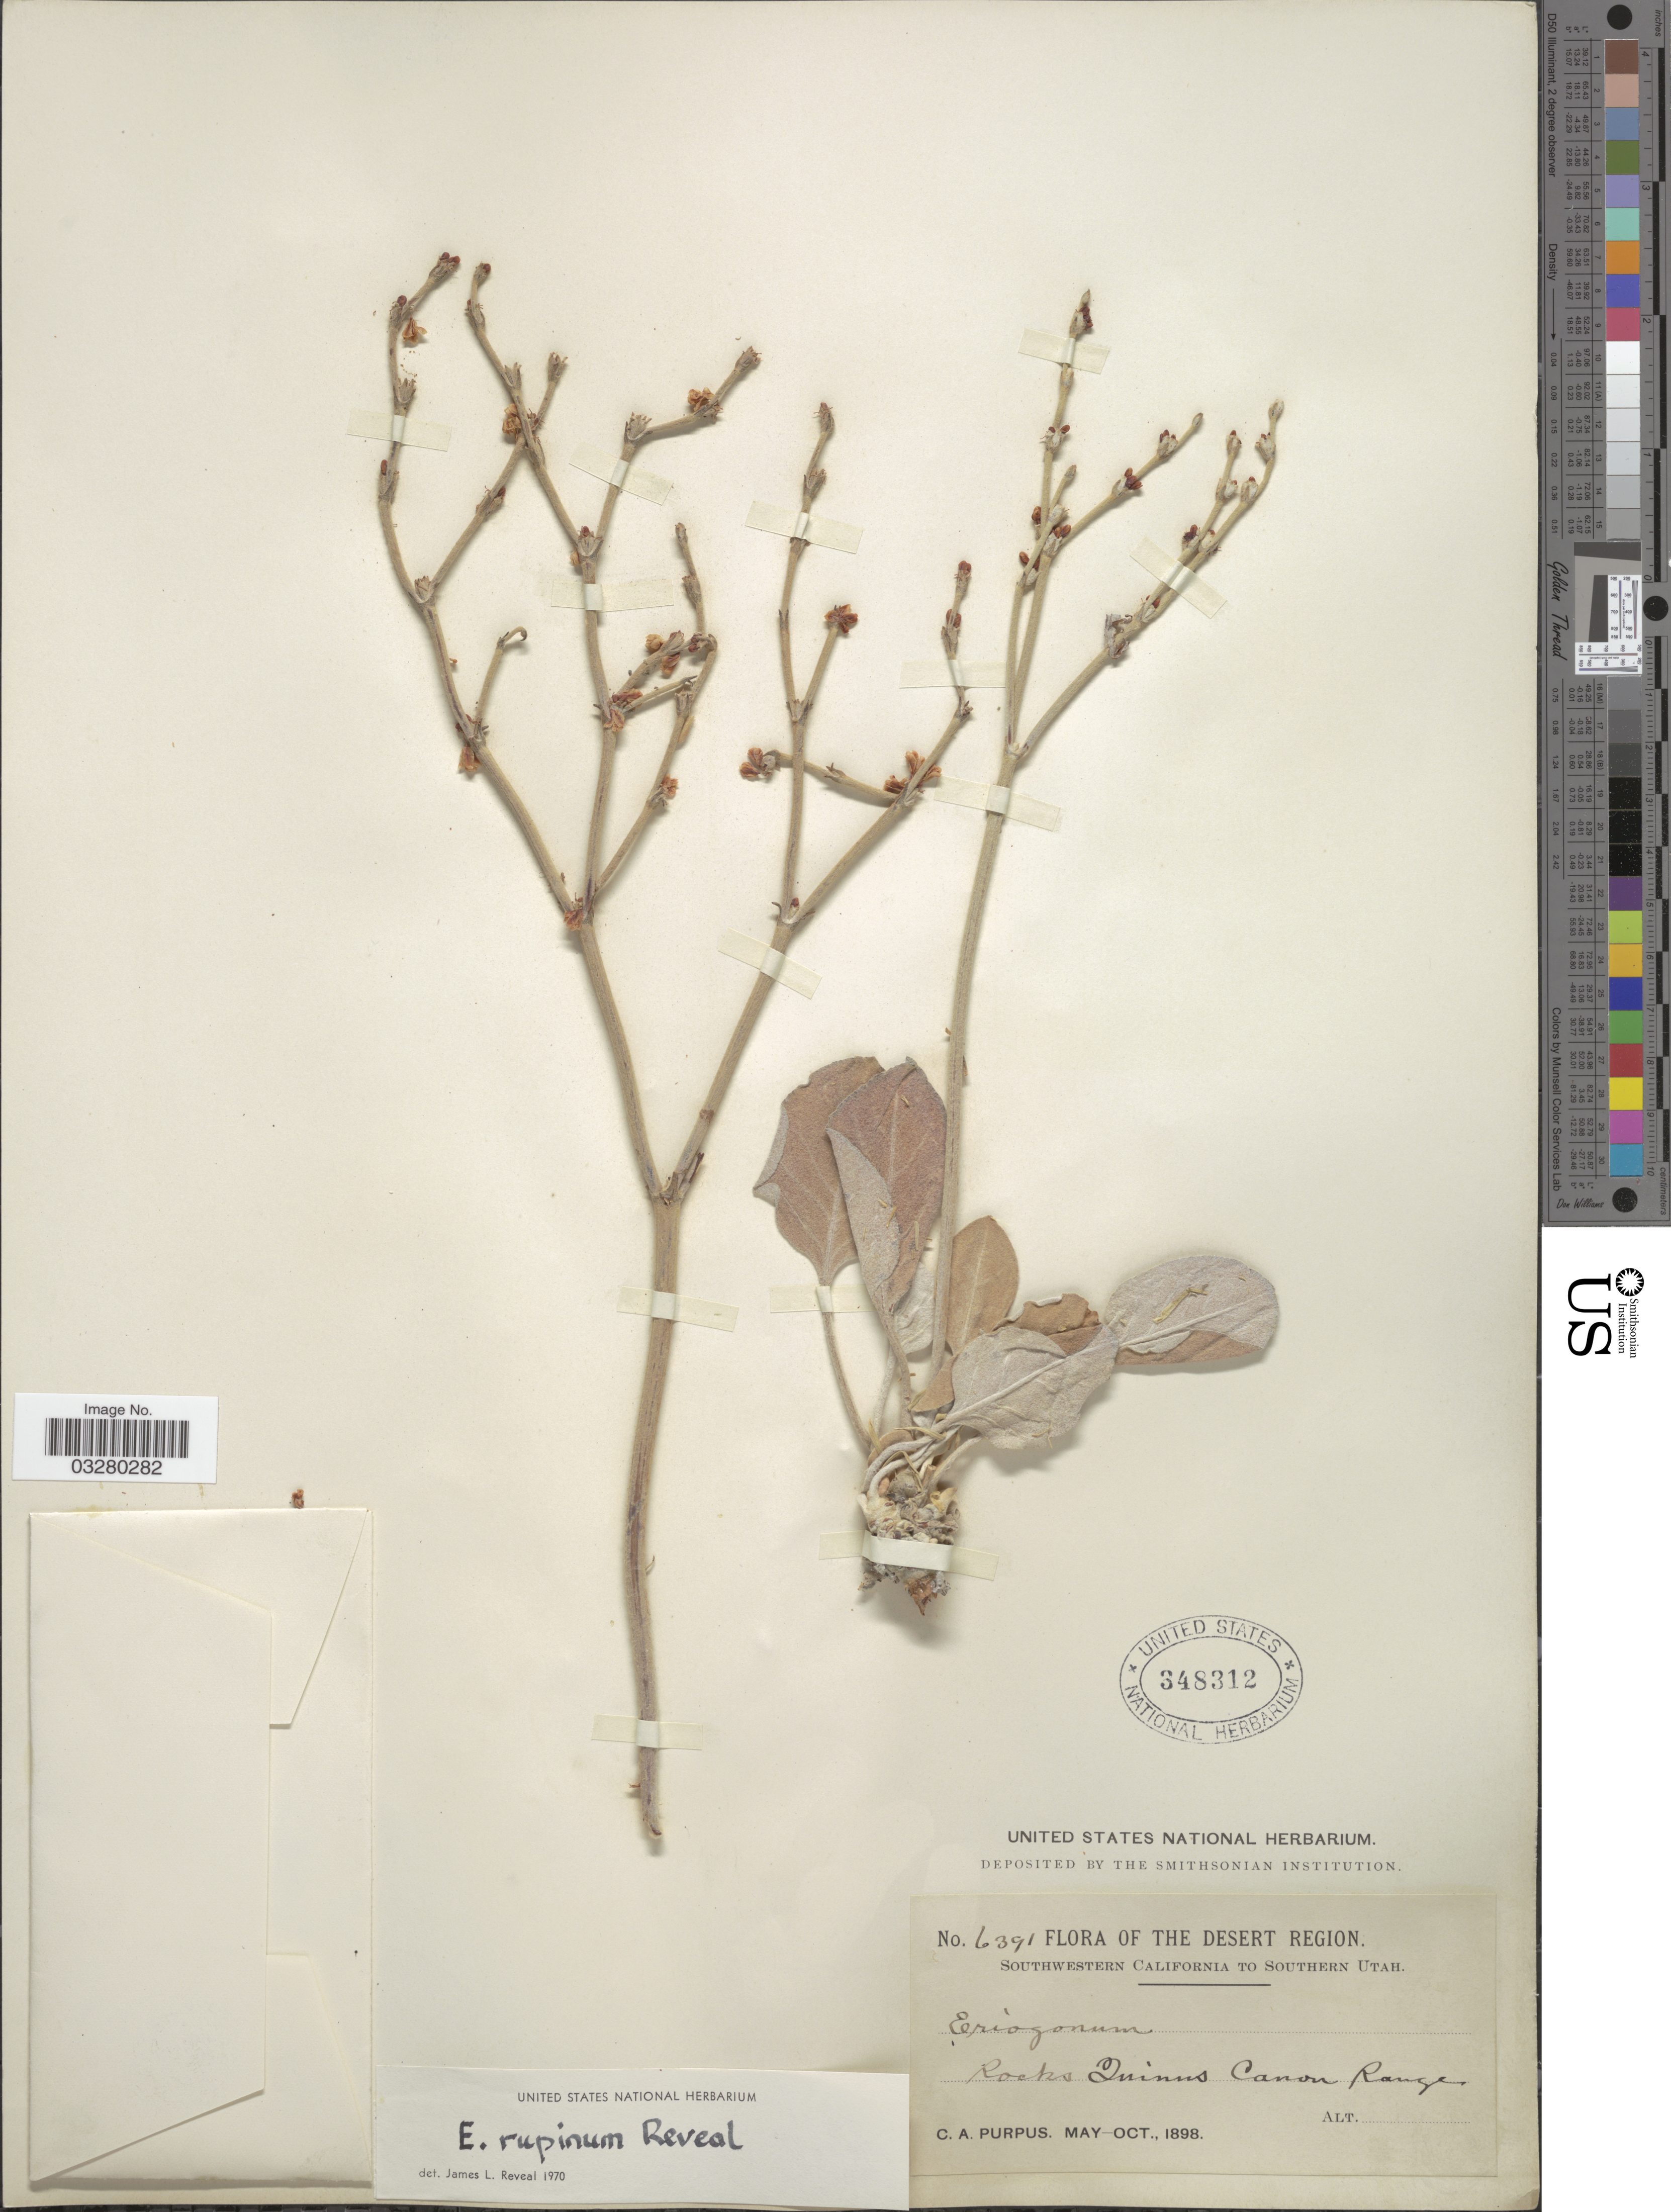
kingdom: Plantae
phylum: Tracheophyta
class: Magnoliopsida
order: Caryophyllales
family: Polygonaceae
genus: Eriogonum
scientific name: Eriogonum rupinum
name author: Reveal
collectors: C. A. Purpus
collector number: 6391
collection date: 1898-05/1898-10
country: United States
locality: Desert Region. Southwestern California to Southern Utah. Rocks Quinns Canon Range.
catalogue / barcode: US 348312